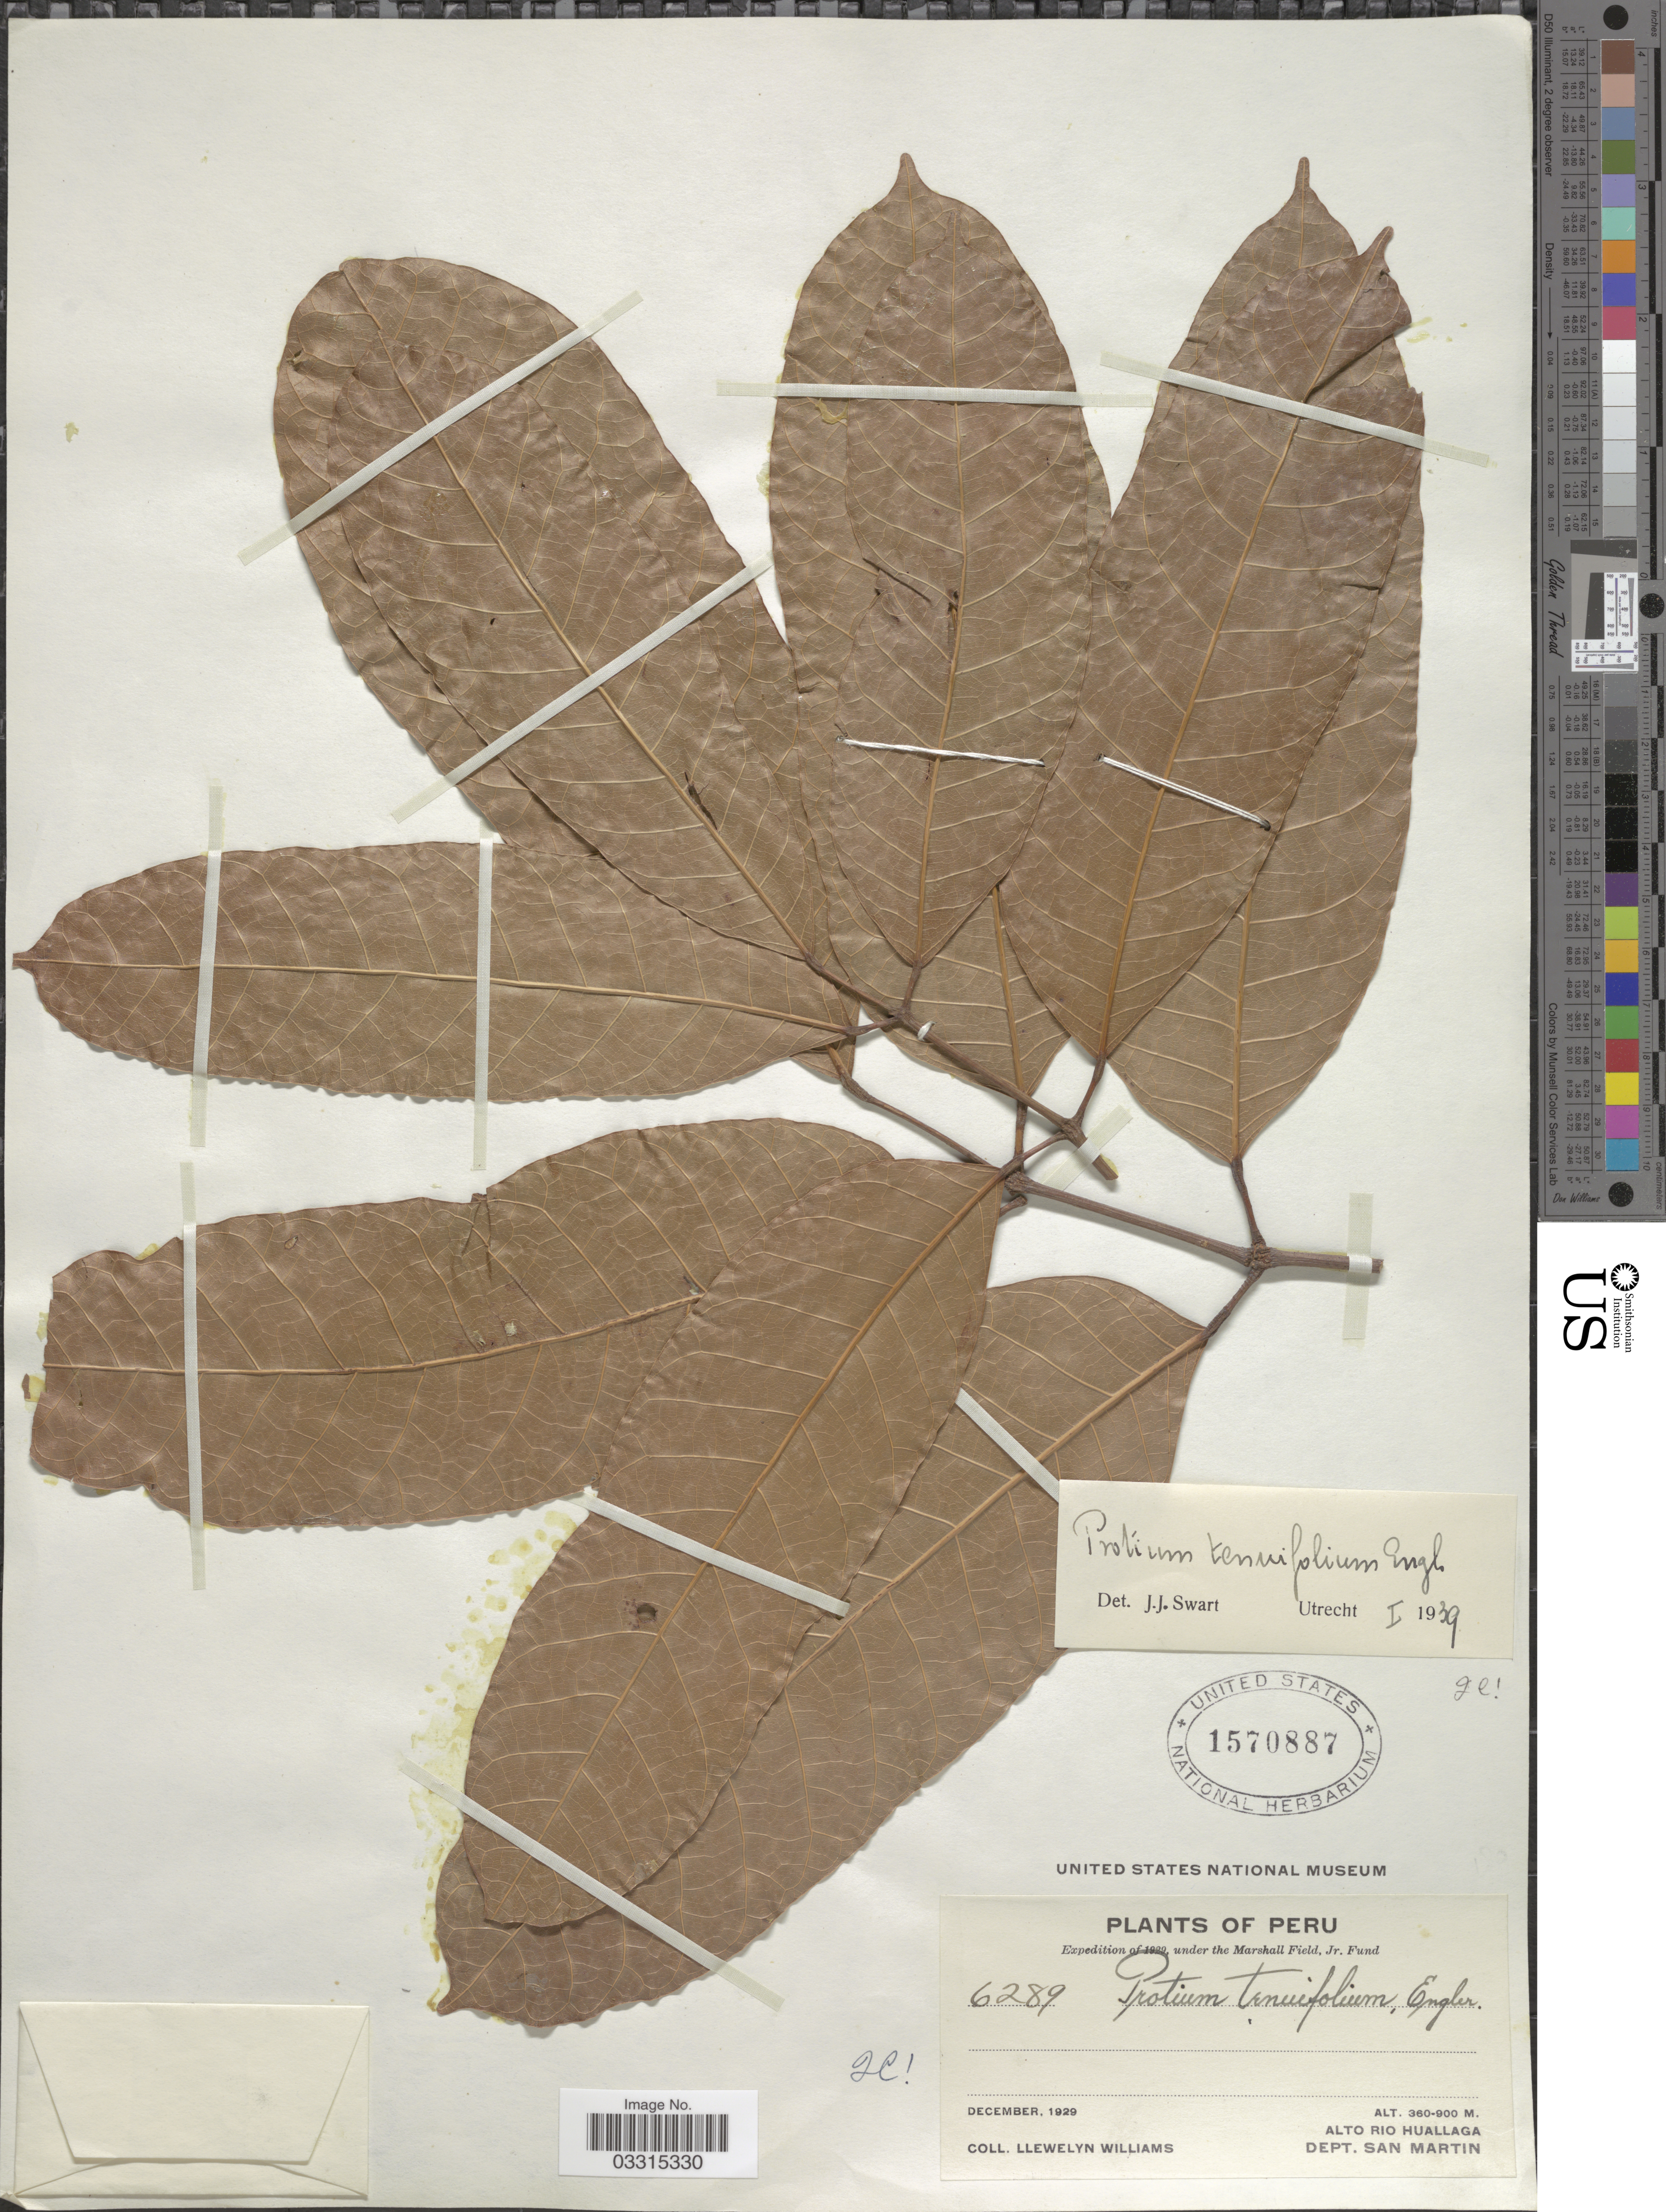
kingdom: Plantae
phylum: Tracheophyta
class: Magnoliopsida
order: Sapindales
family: Burseraceae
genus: Protium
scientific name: Protium tenuifolium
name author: (Engl.) Engl.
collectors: Ll. Williams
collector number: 6289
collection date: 1929-12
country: Peru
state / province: San Martín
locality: Alto Rio Huallaga. Dept. San Martin.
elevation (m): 360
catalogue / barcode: US 1570887